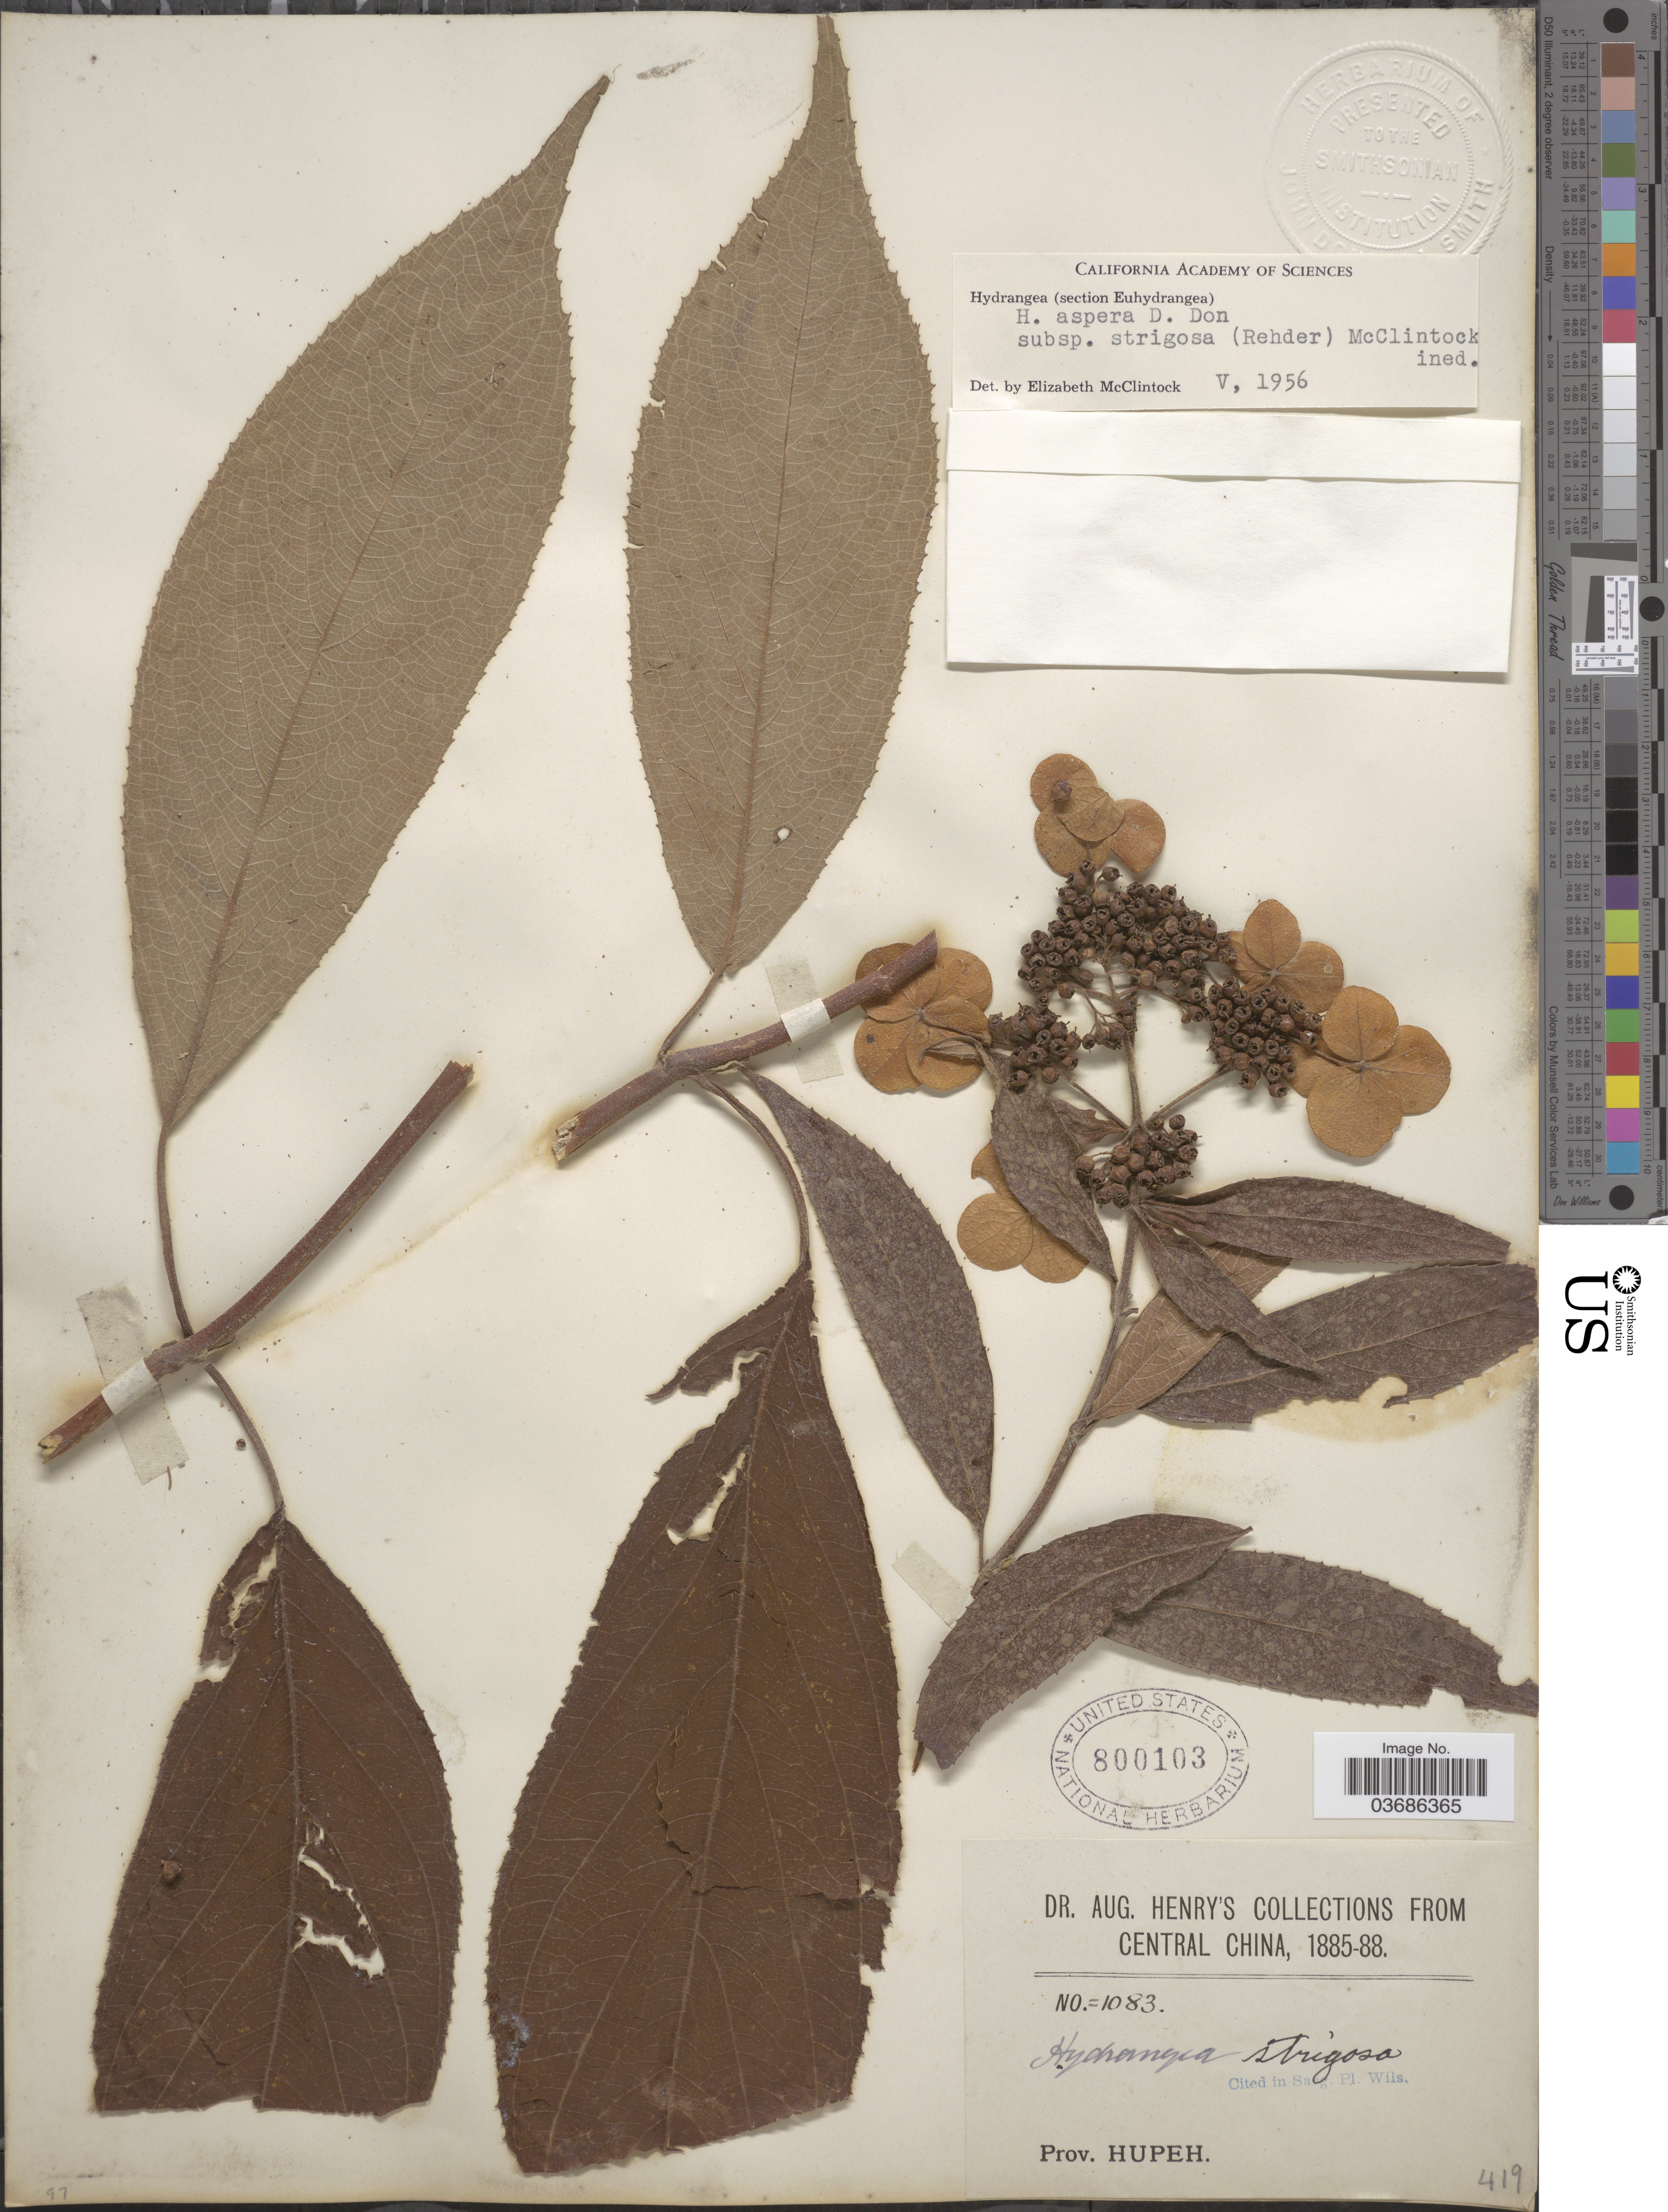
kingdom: Plantae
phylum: Tracheophyta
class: Magnoliopsida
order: Cornales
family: Hydrangeaceae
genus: Hydrangea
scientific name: Hydrangea aspera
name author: Buch.-Ham. ex D. Don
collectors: A. Henry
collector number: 1083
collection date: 1885/1888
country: China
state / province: Hubei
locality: Central China. Prov. Hupeh.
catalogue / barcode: US 800103